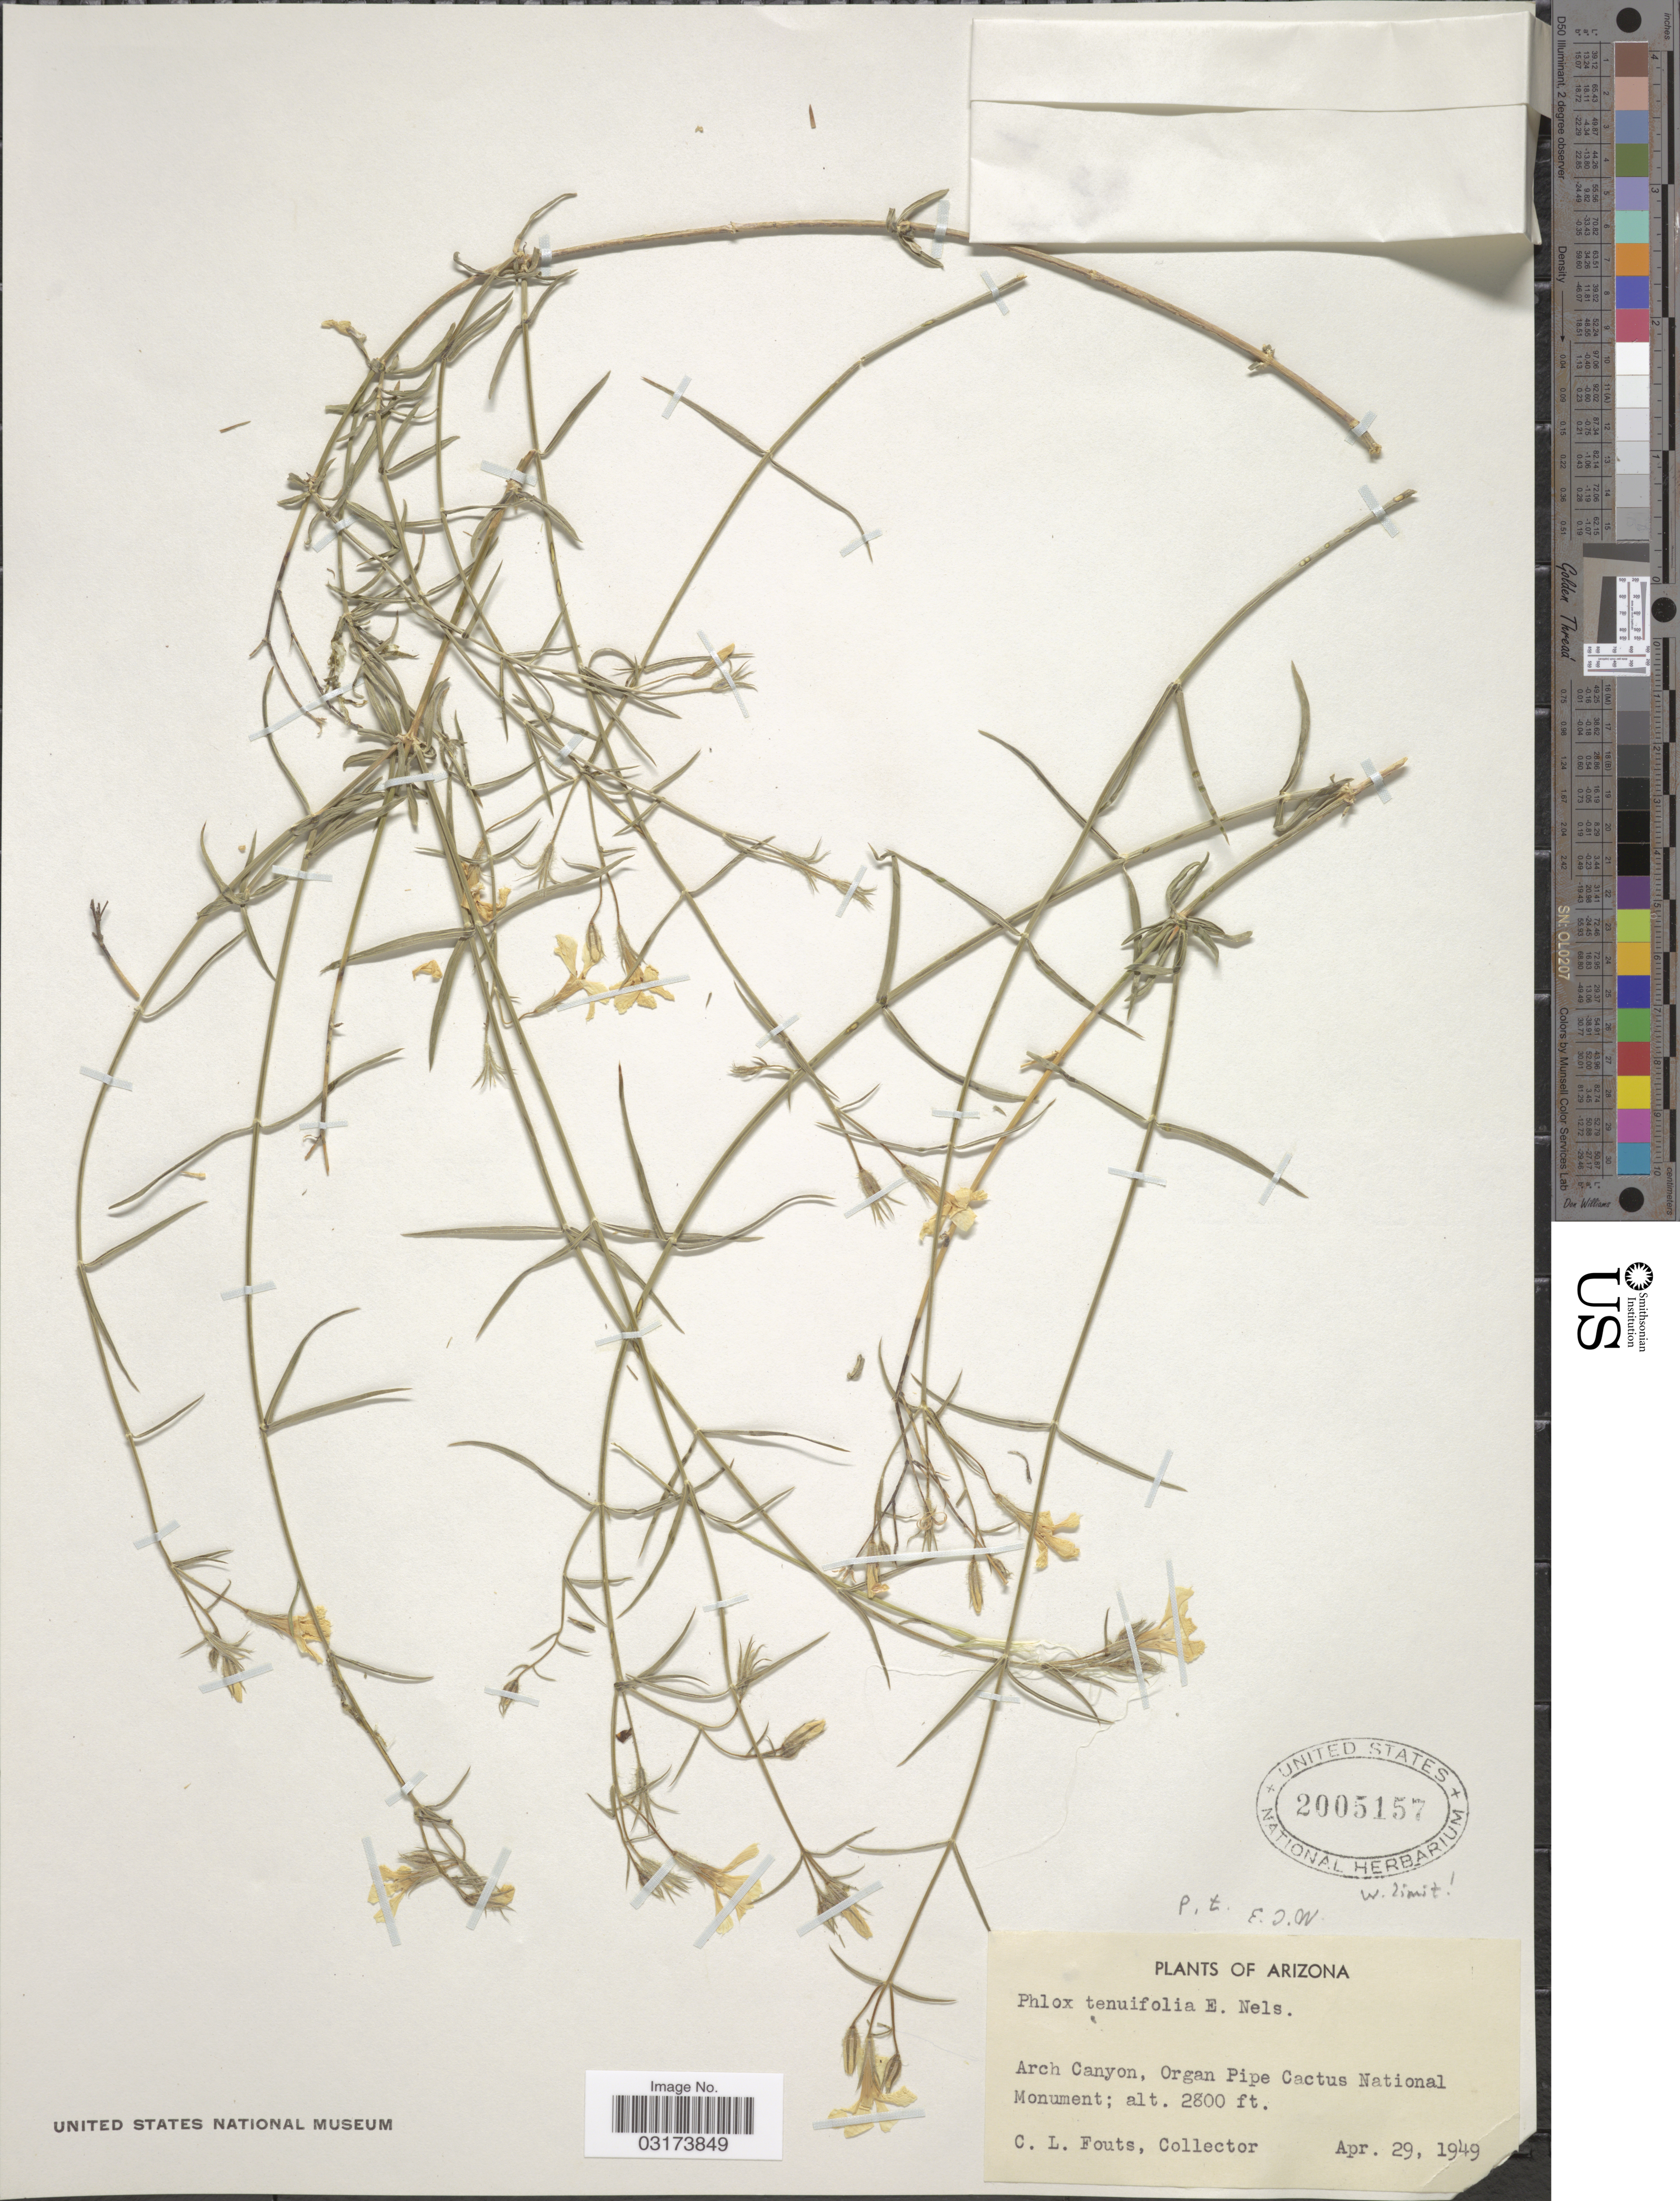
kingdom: Plantae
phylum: Tracheophyta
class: Magnoliopsida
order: Ericales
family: Polemoniaceae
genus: Phlox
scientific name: Phlox tenuifolia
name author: E.E. Nelson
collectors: C. Fouts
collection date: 1949-04-29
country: United States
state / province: Arizona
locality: Arch Canyon, Organ Pipe Cactus National Monument.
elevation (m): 853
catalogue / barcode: US 2005157